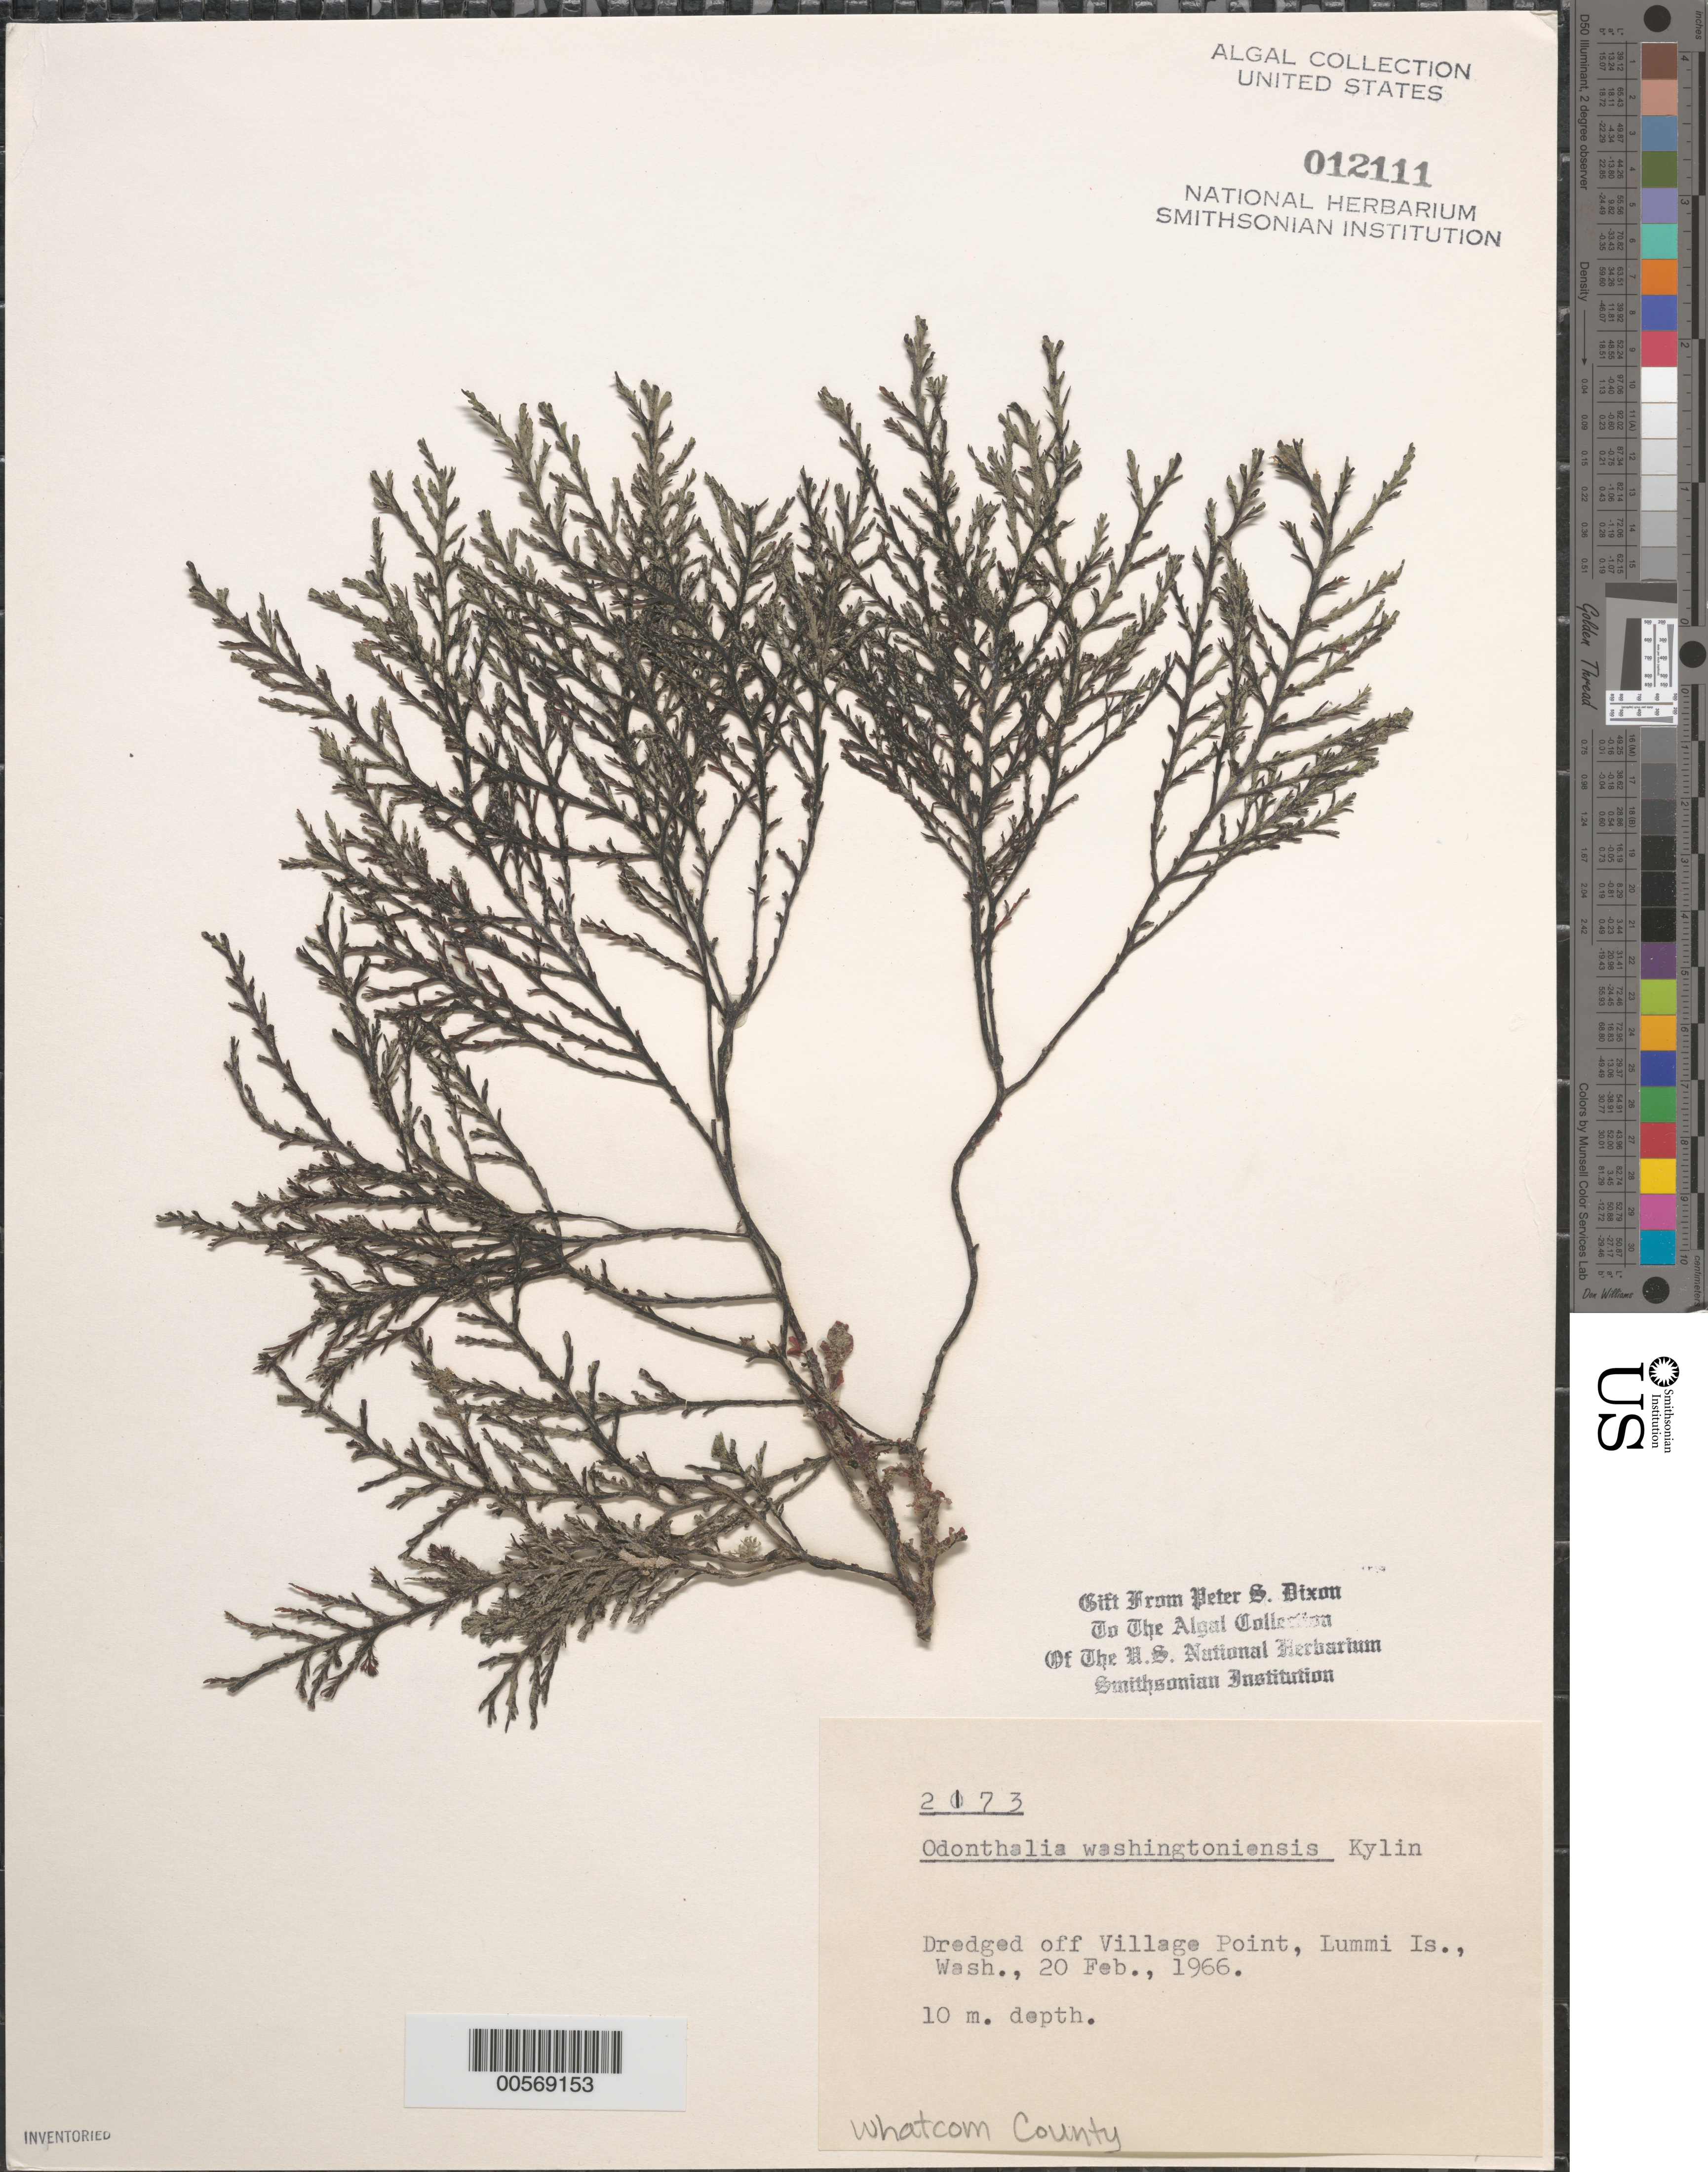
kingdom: Plantae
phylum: Rhodophyta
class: Florideophyceae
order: Ceramiales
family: Rhodomelaceae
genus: Odonthalia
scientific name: Odonthalia washingtoniensis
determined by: Dixon, P. S.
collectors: P. S. Dixon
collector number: PSD 2173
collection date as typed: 20 Feb 1966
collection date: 1966-02-20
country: United States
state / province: Washington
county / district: Whatcom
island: Lummi Island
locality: Off Village Point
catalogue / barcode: US 12111